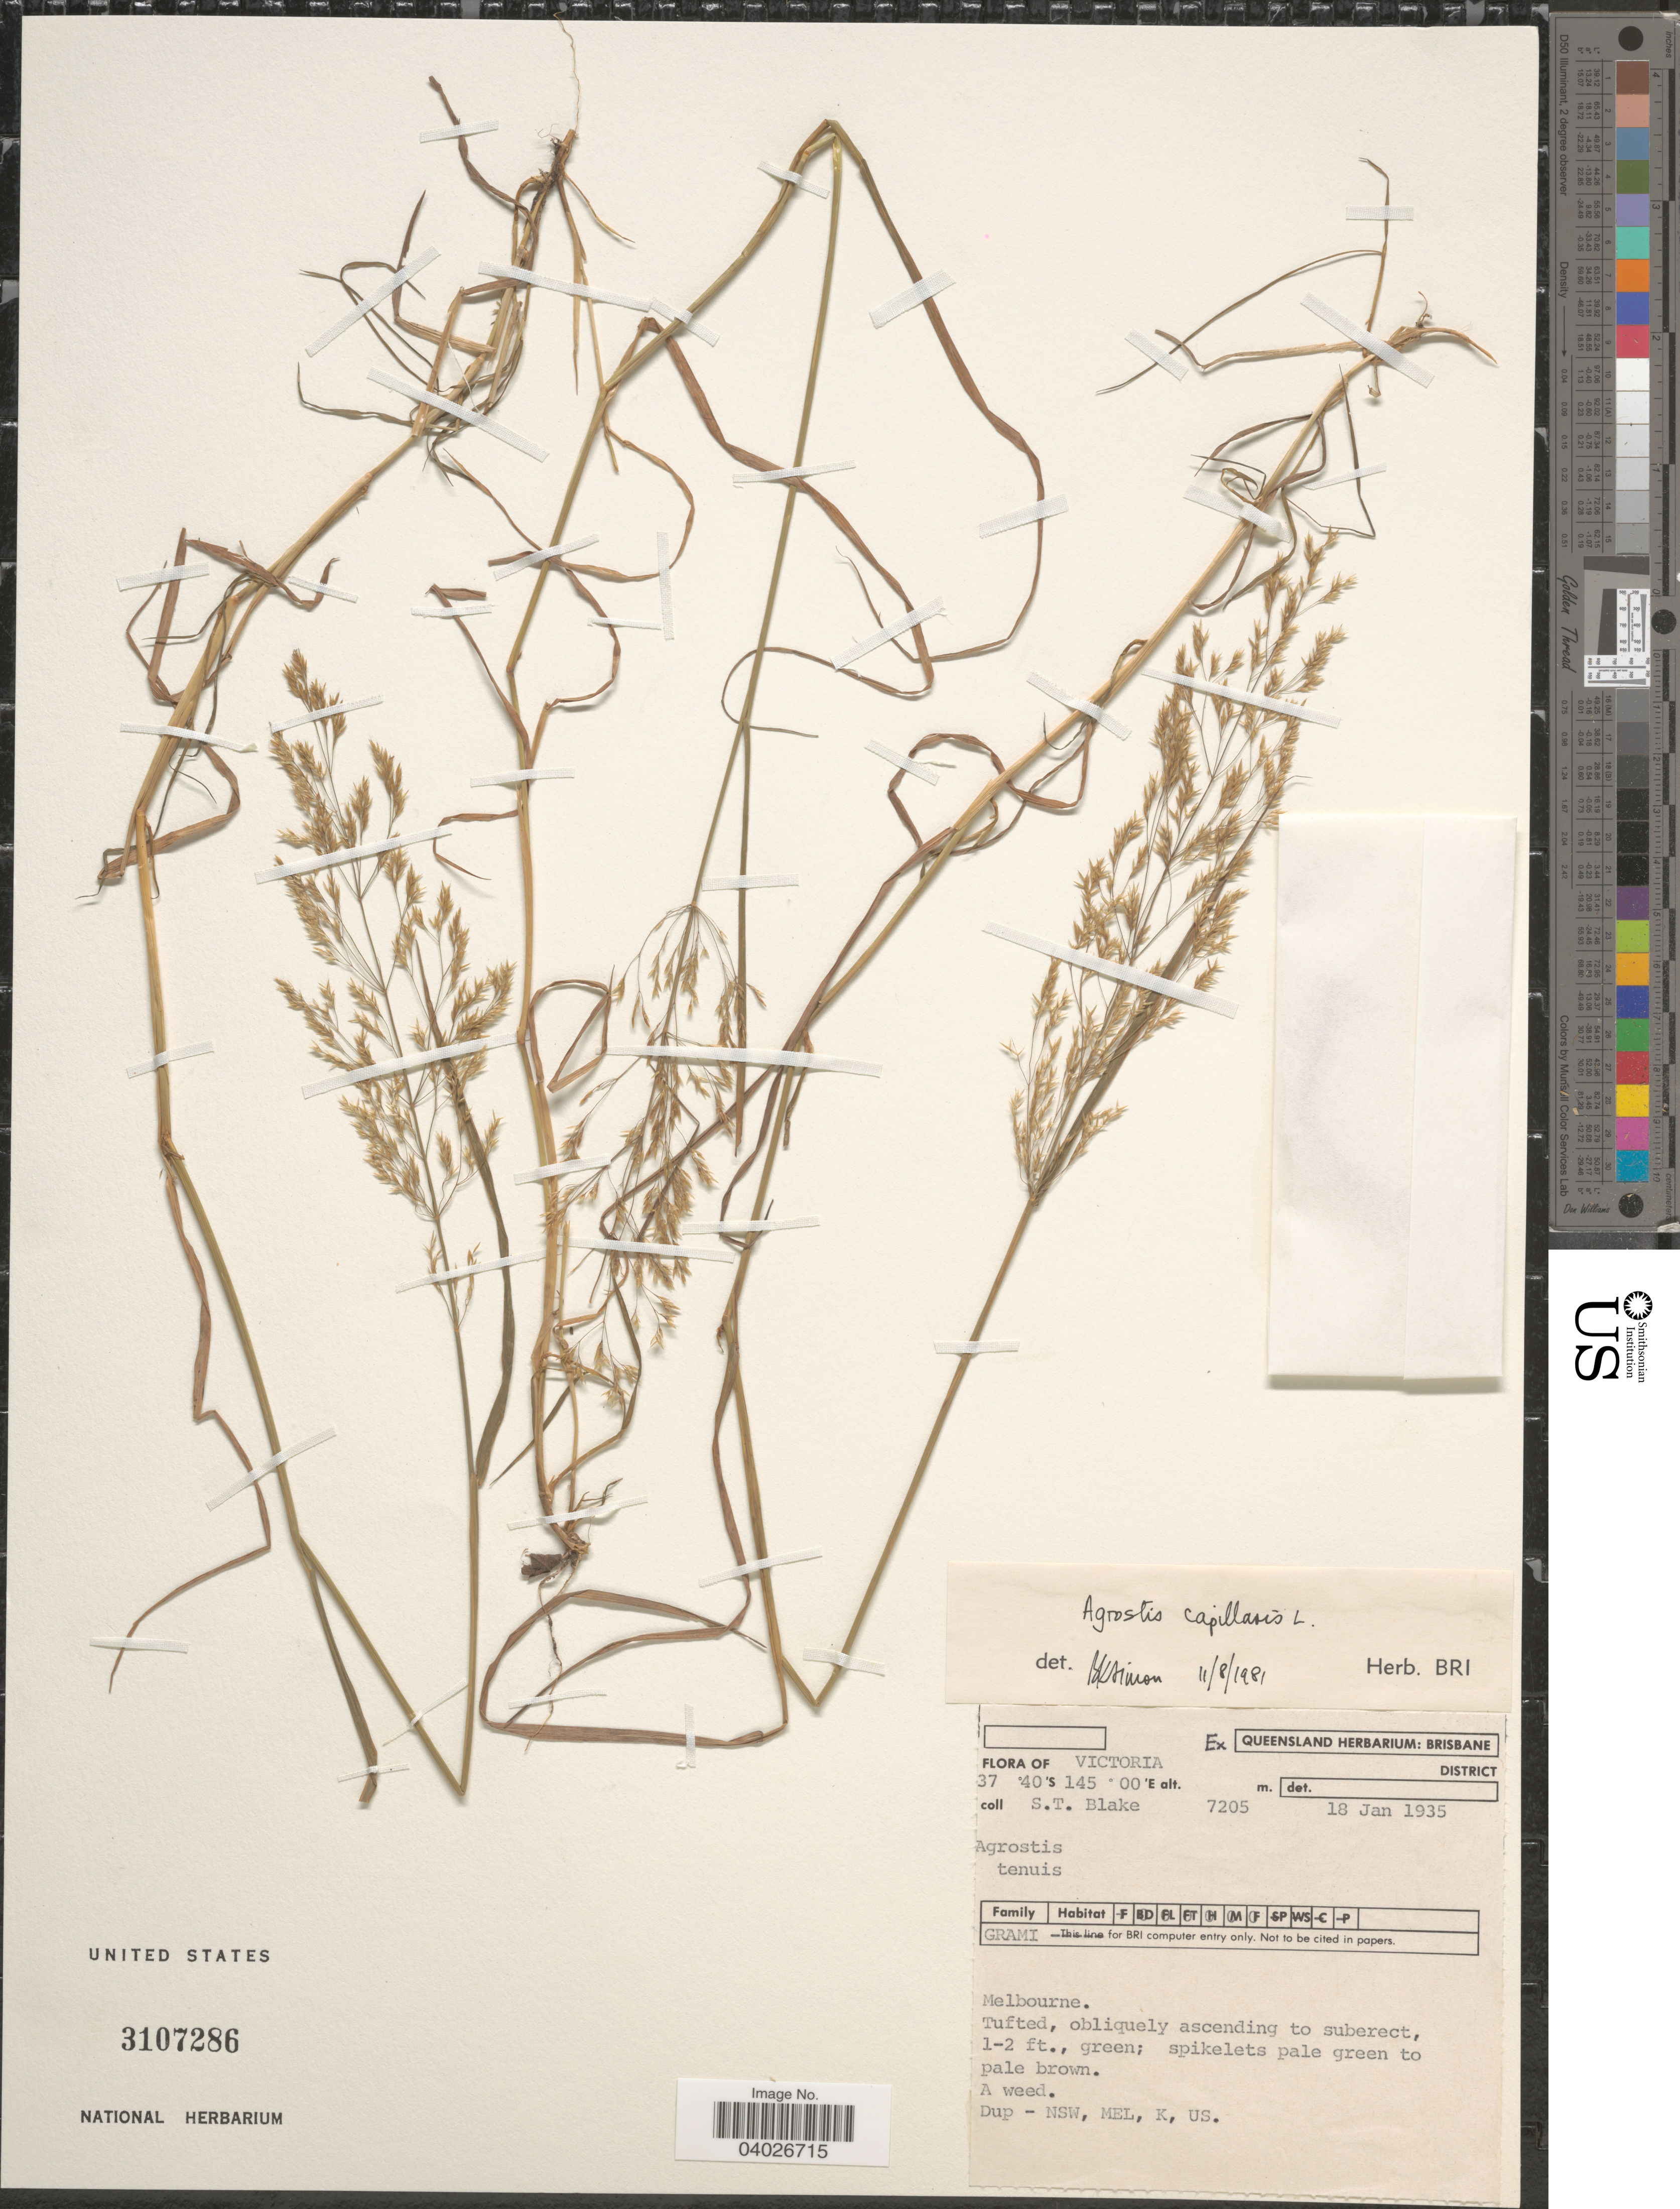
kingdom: Plantae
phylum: Tracheophyta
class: Liliopsida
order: Poales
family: Poaceae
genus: Agrostis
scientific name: Agrostis capillaris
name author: L.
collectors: S. T. Blake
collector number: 7205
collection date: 1935-01-18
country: Australia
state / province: Queensland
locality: Victoria. Melbourne.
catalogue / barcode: US 3107286